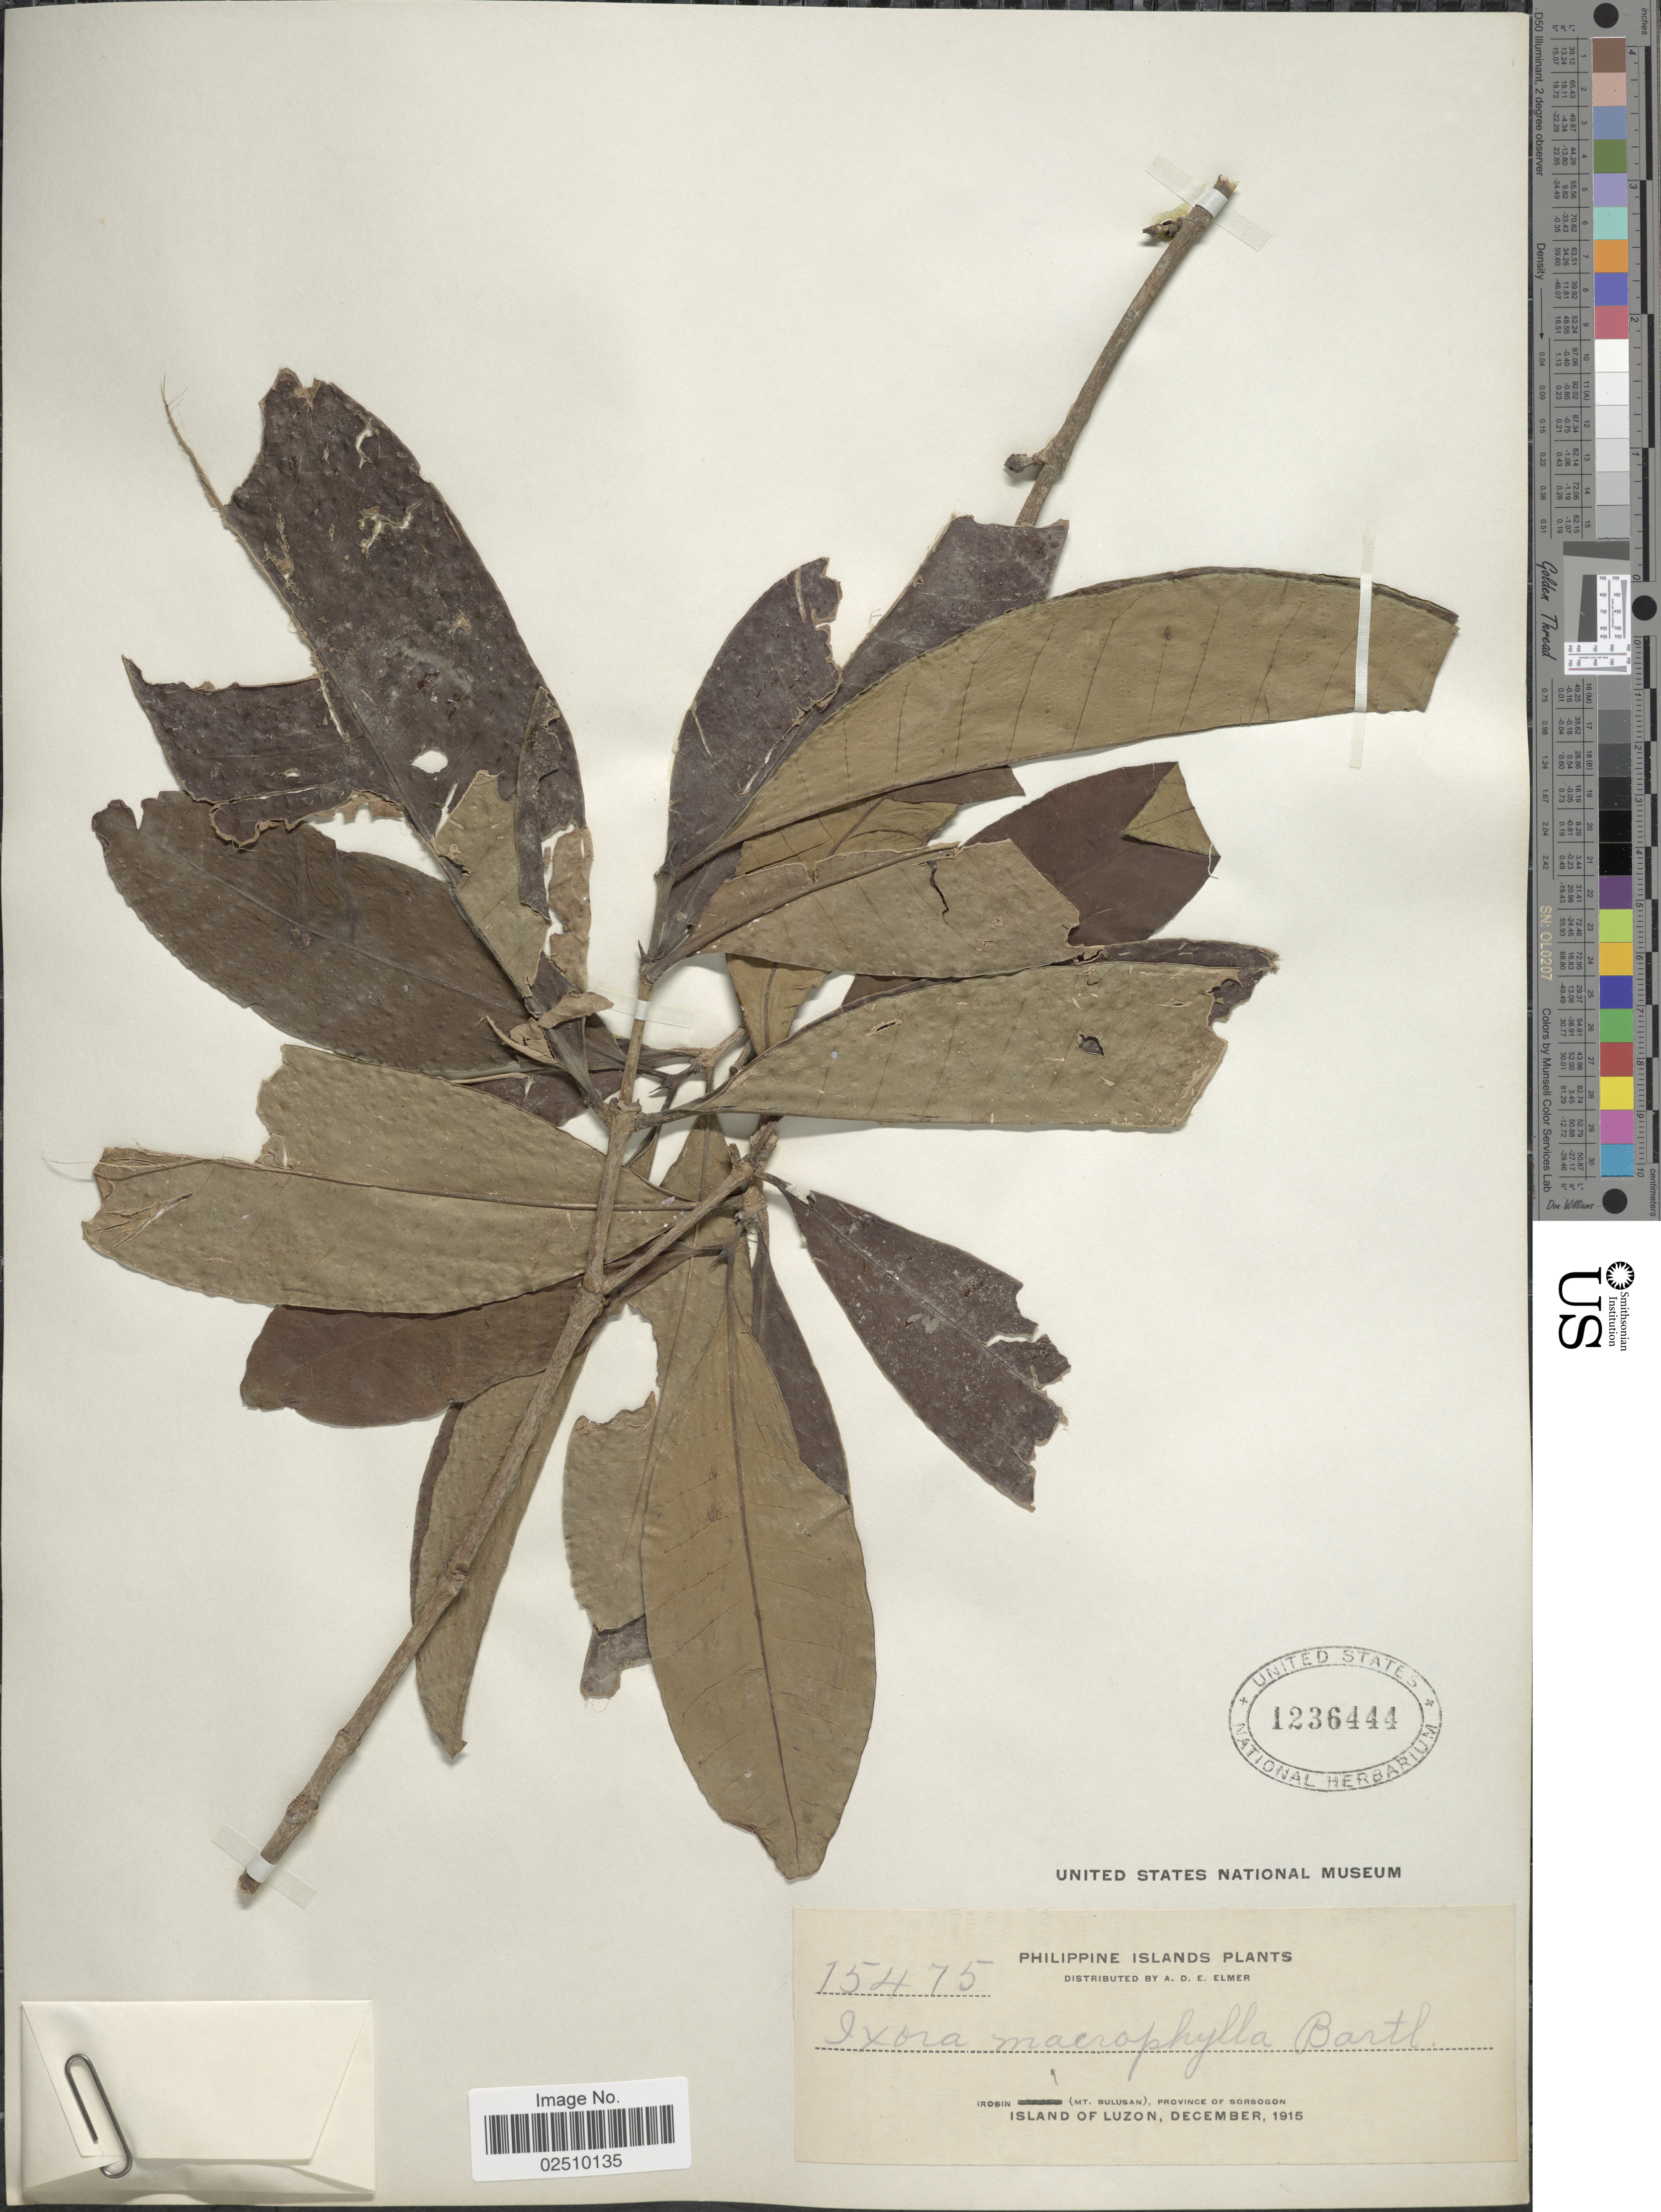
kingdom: Plantae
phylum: Tracheophyta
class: Magnoliopsida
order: Gentianales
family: Rubiaceae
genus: Ixora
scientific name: Ixora macrophylla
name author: Bartl. ex DC.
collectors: A. D. E. Elmer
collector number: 15475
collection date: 1915-12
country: Philippines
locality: Irosin, (Mt. Bulusan) Province of Sorsogon Island of Luzon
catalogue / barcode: US 1236444